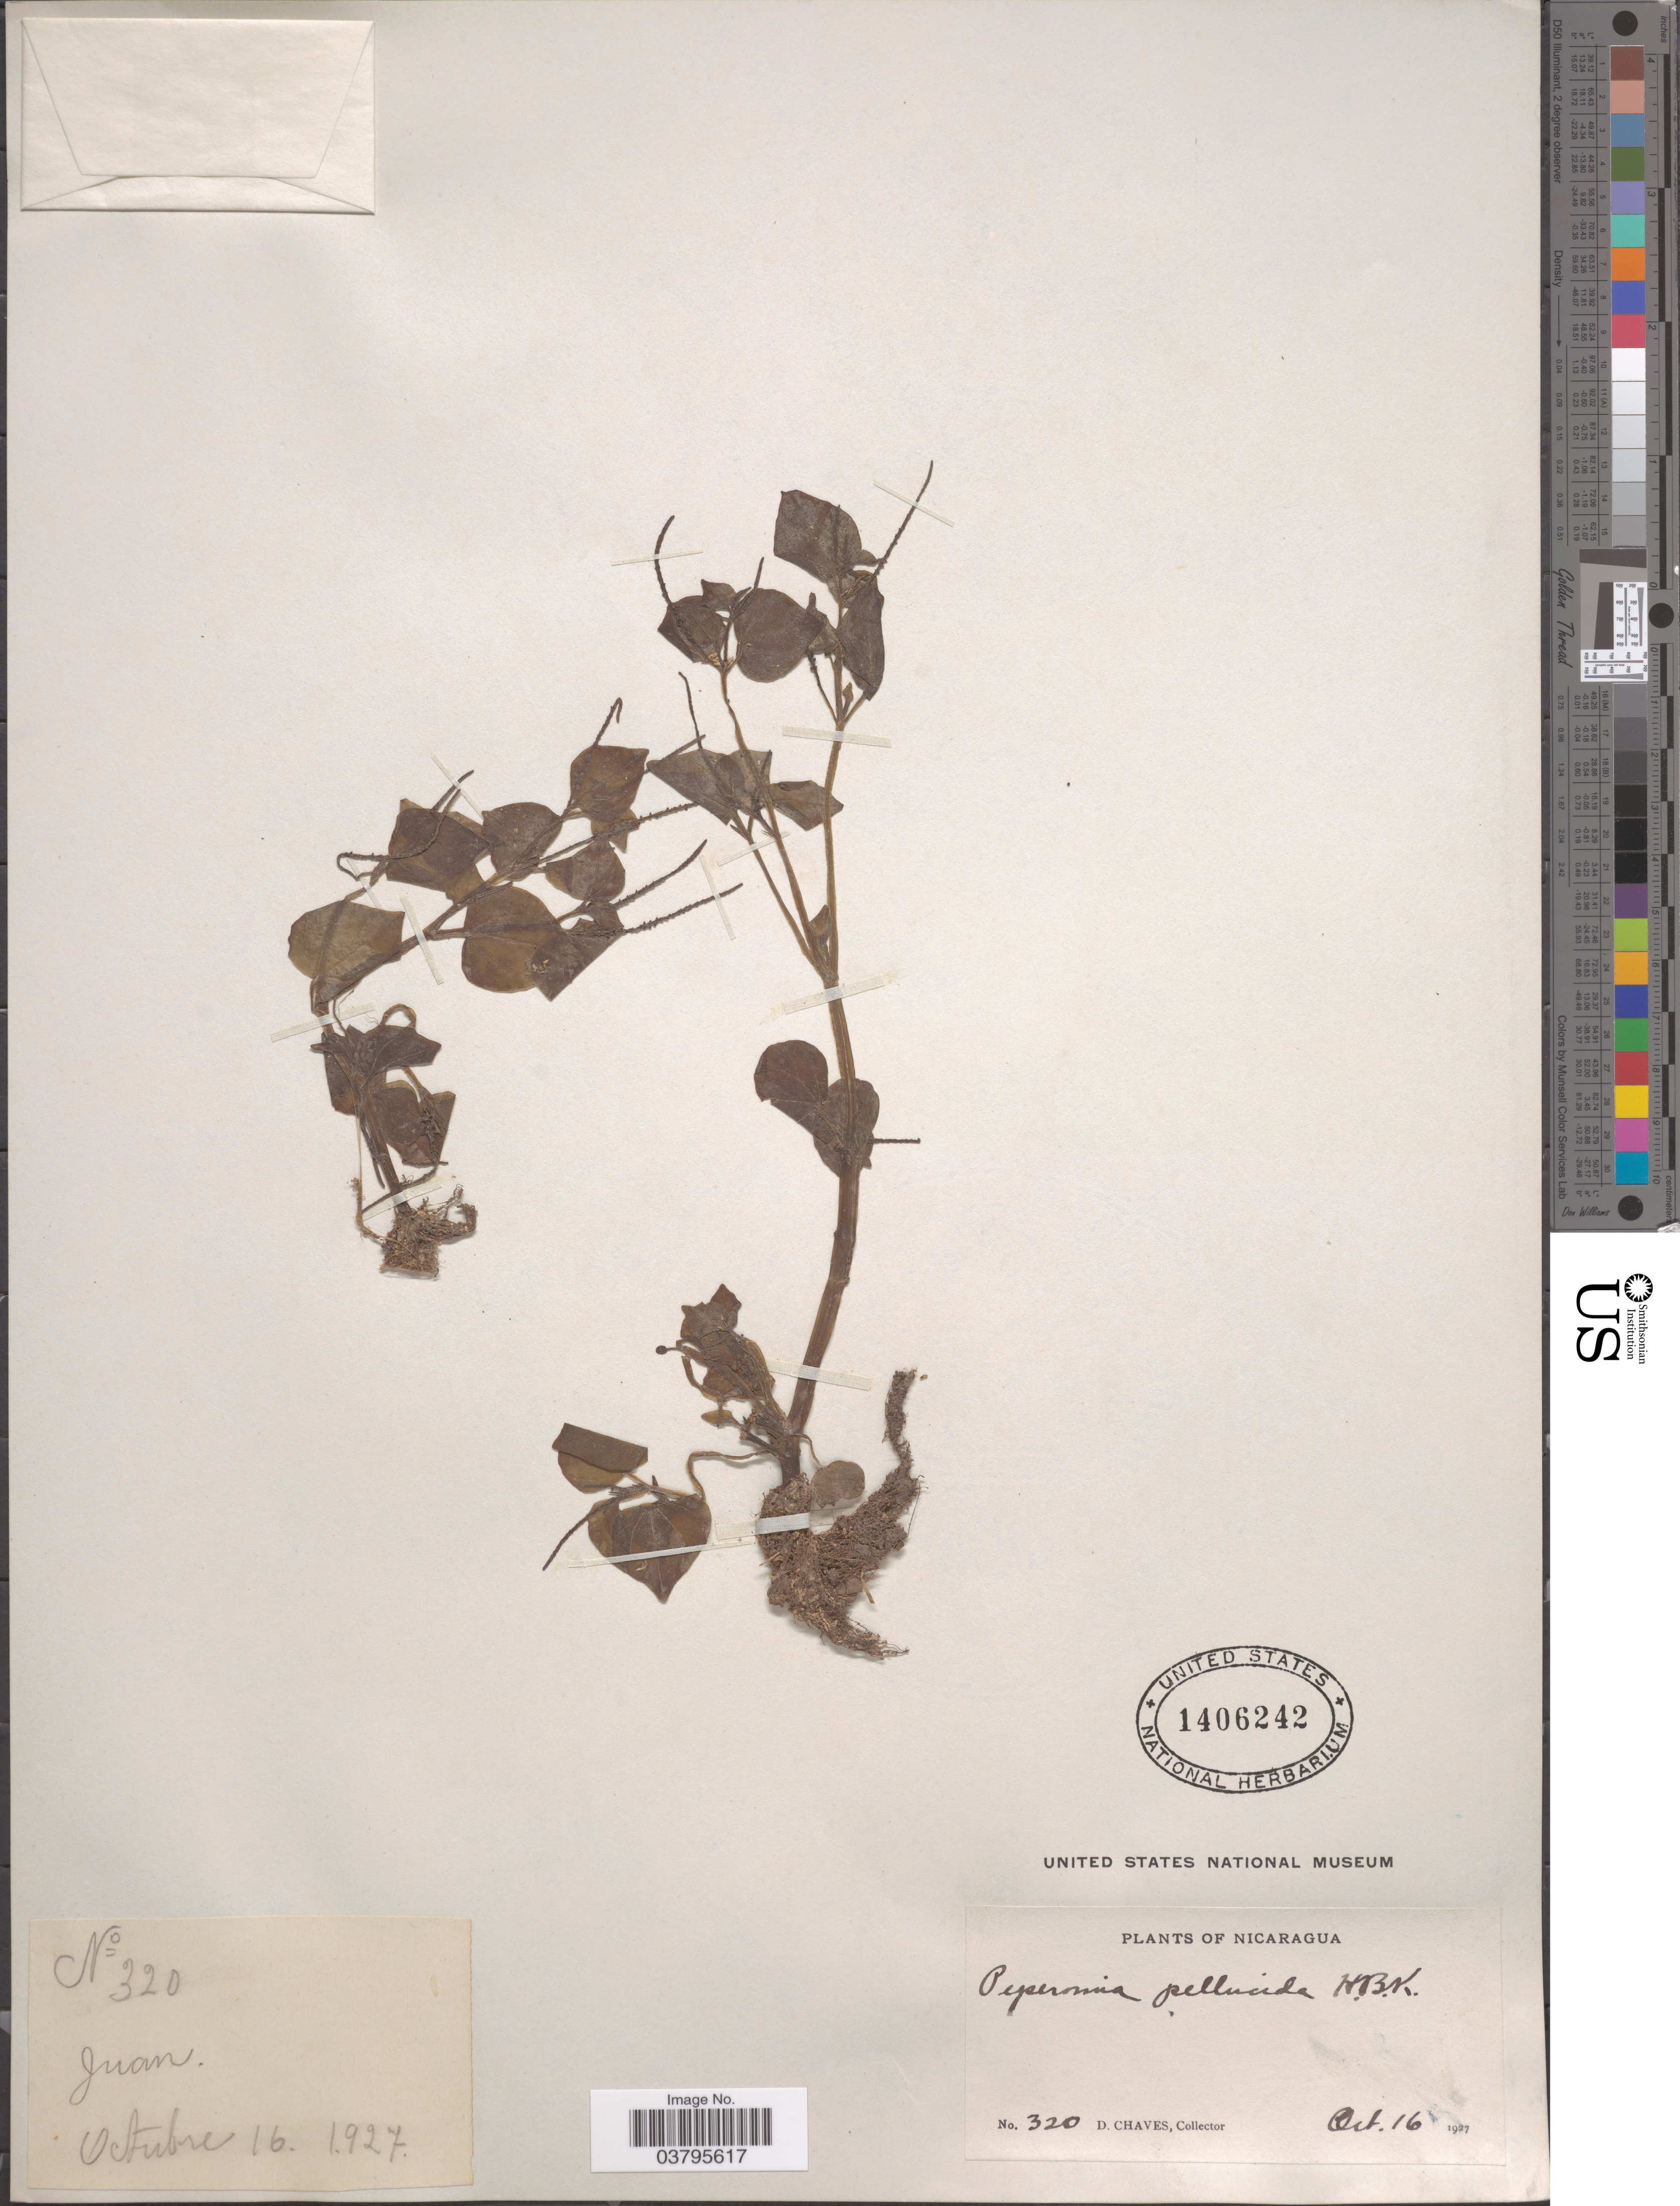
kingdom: Plantae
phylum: Tracheophyta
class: Magnoliopsida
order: Piperales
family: Piperaceae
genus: Peperomia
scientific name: Peperomia pellucida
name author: (L.) Kunth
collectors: D. Chaves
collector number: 320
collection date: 1927-10-16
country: Nicaragua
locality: Juan.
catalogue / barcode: US 1406242